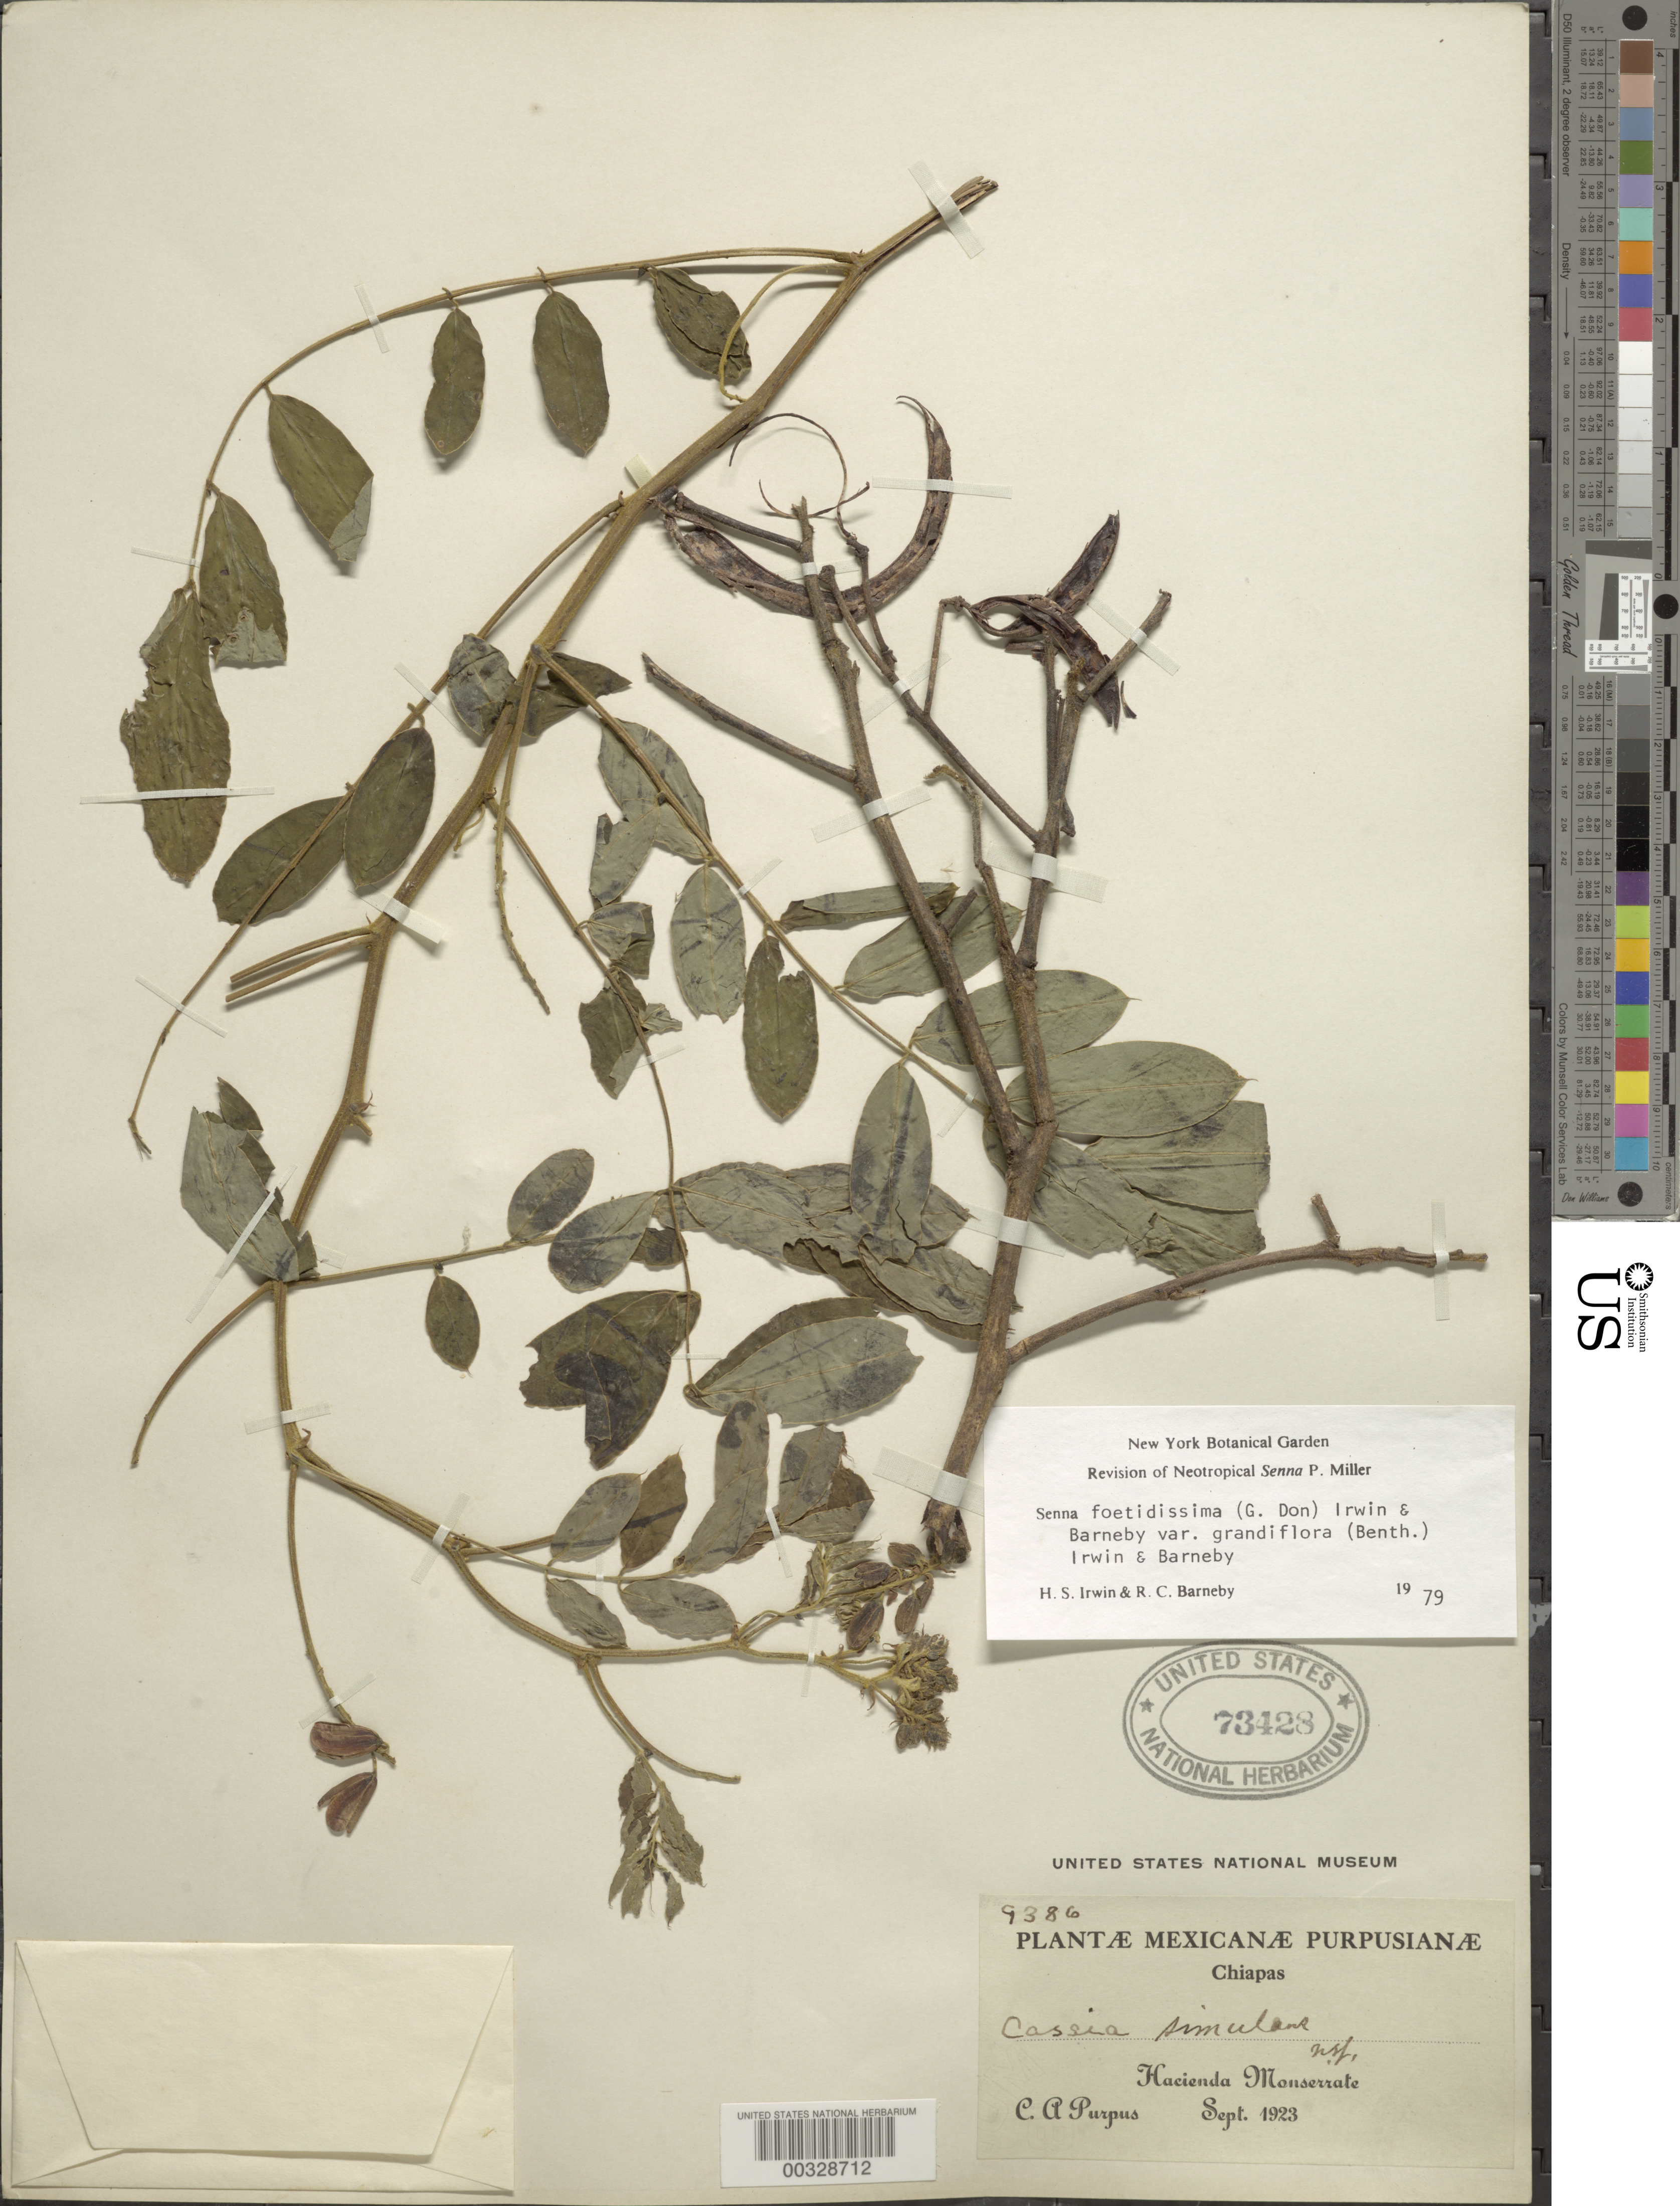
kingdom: Plantae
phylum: Tracheophyta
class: Magnoliopsida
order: Fabales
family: Fabaceae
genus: Senna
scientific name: Senna foetidissima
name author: (Ruiz & Pav. ex G. Don) H.S. Irwin & Barneby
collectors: C. A. Purpus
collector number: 9386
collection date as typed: Sep 1923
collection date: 1923-09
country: Mexico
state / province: Chiapas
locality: Hacienda Monserrate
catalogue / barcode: US 73428